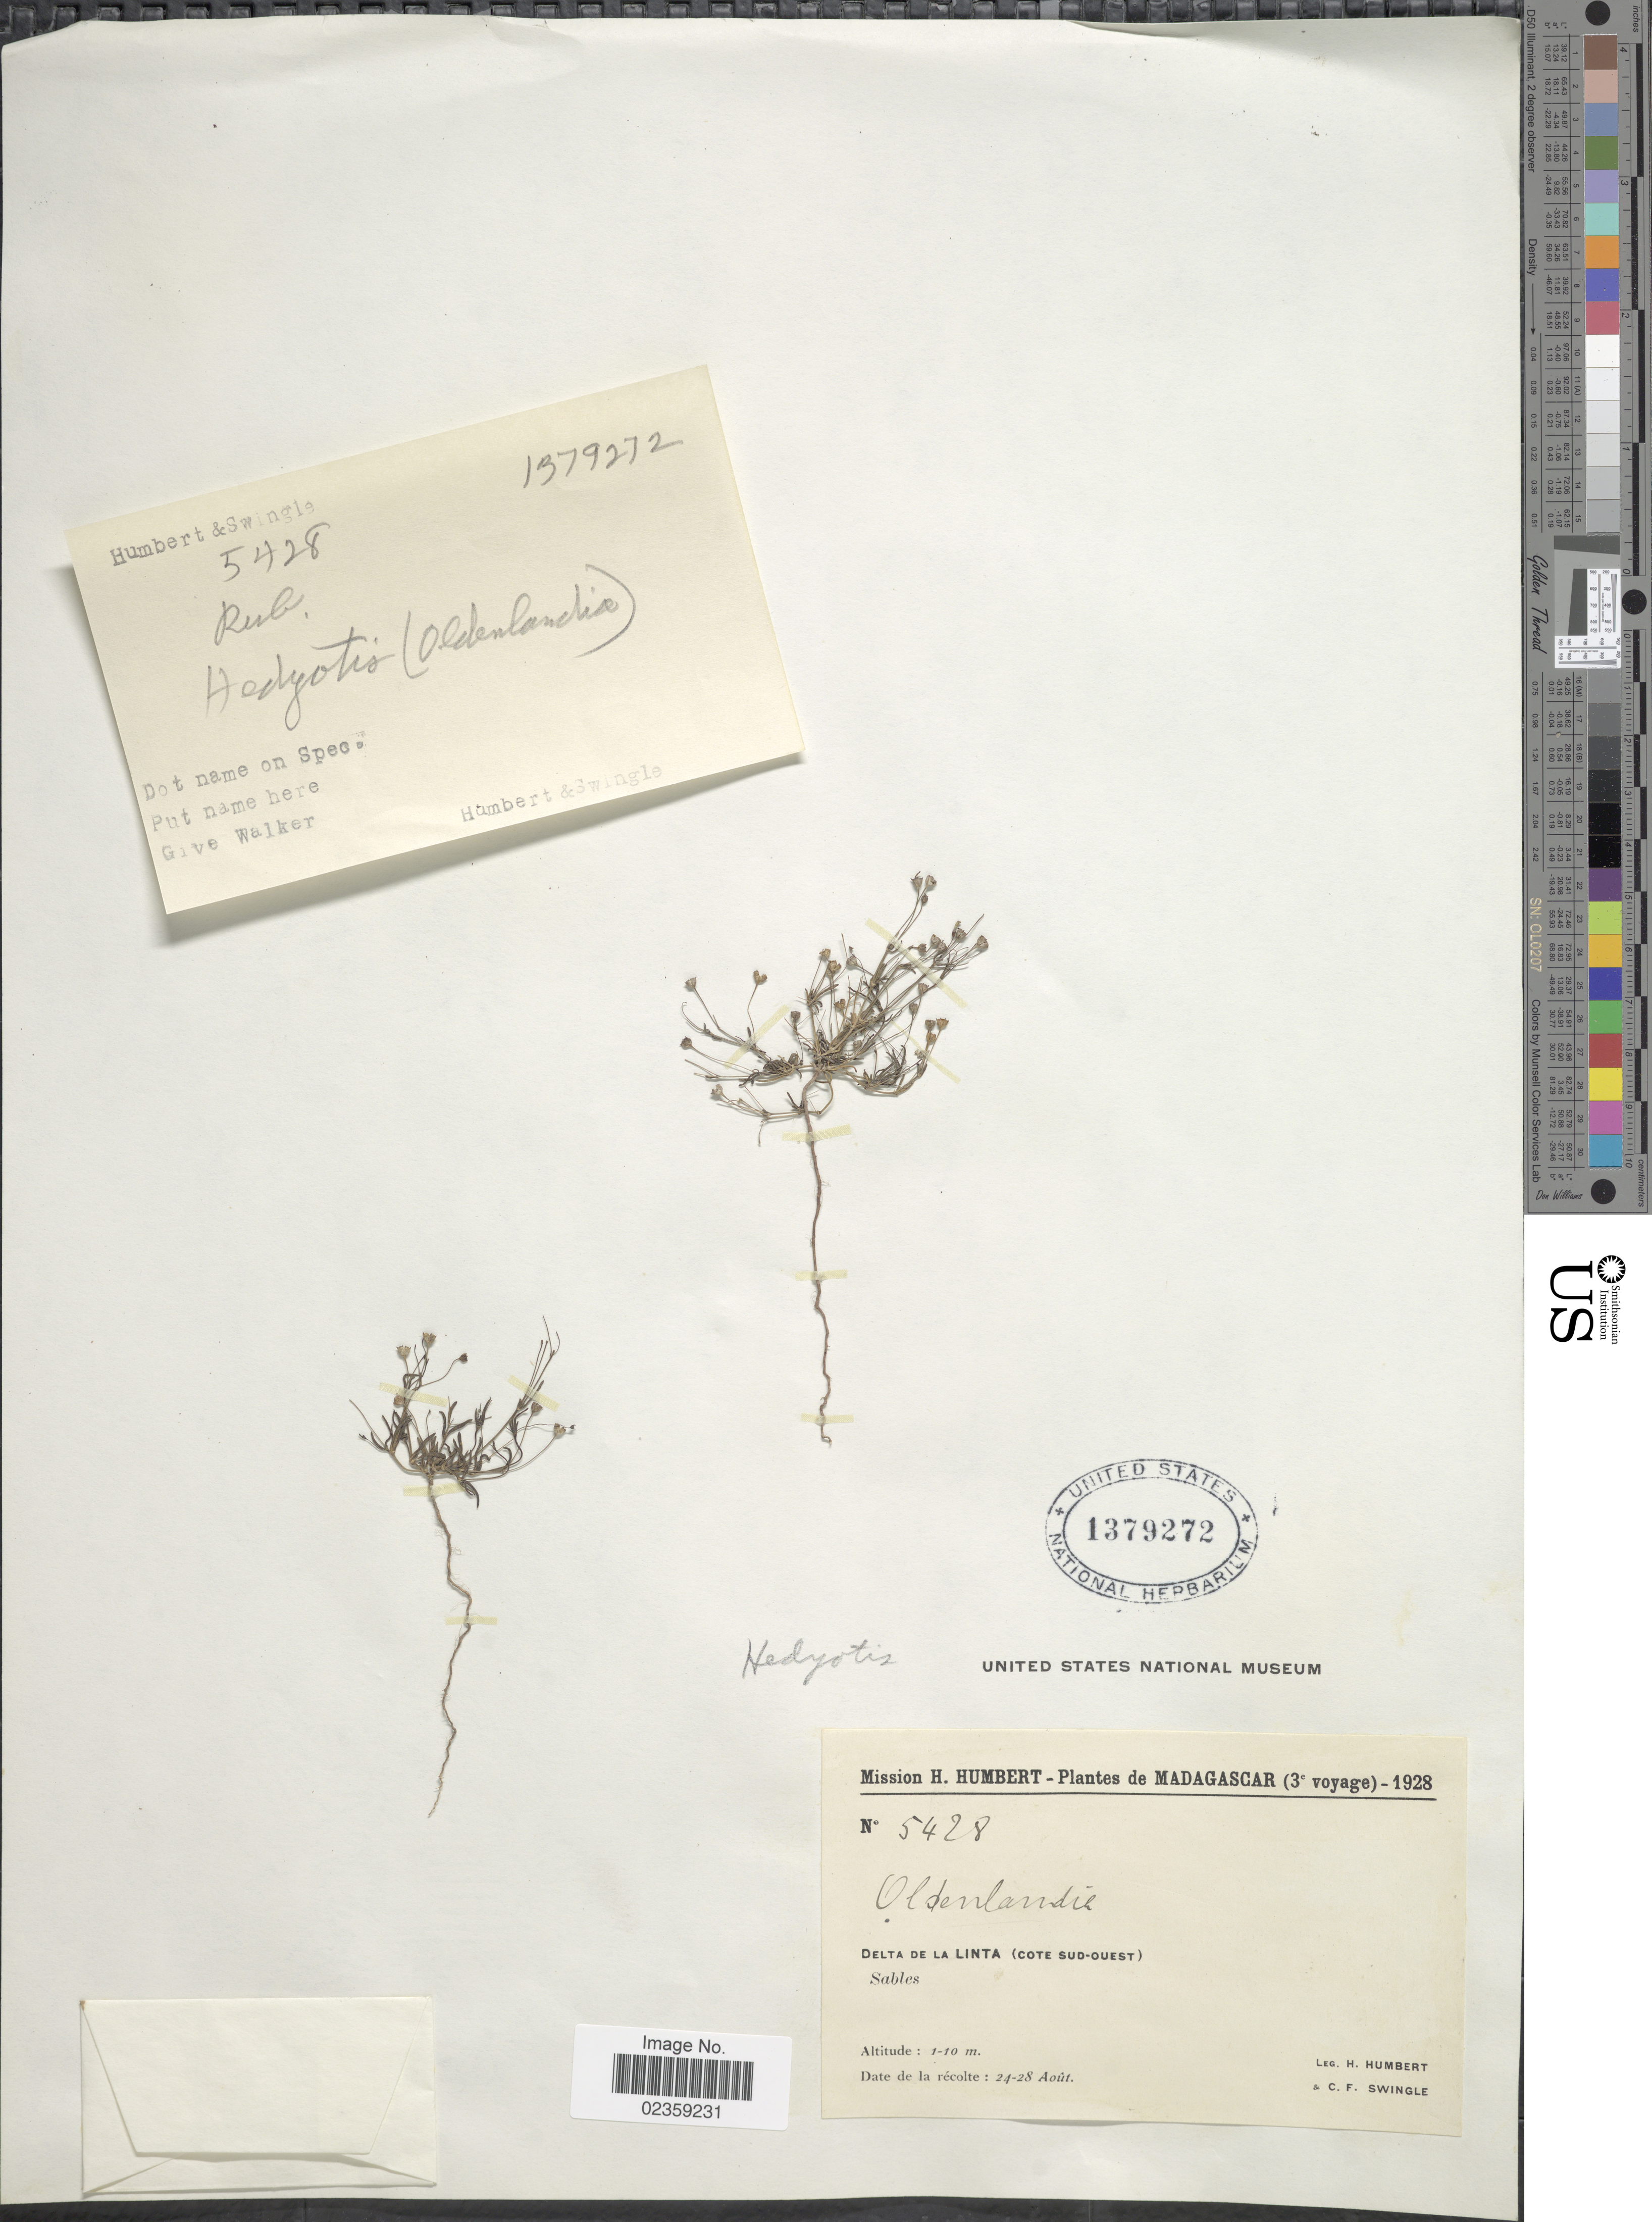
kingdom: Plantae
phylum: Tracheophyta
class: Magnoliopsida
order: Gentianales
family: Rubiaceae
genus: Oldenlandia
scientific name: Oldenlandia sp.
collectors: H. Humbert & C. Swingle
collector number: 5428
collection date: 1928-08-24/1928-08-28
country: Madagascar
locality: Delta de la Linta (Cote Sud-Ouest). Sables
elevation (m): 1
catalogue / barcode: US 1379272